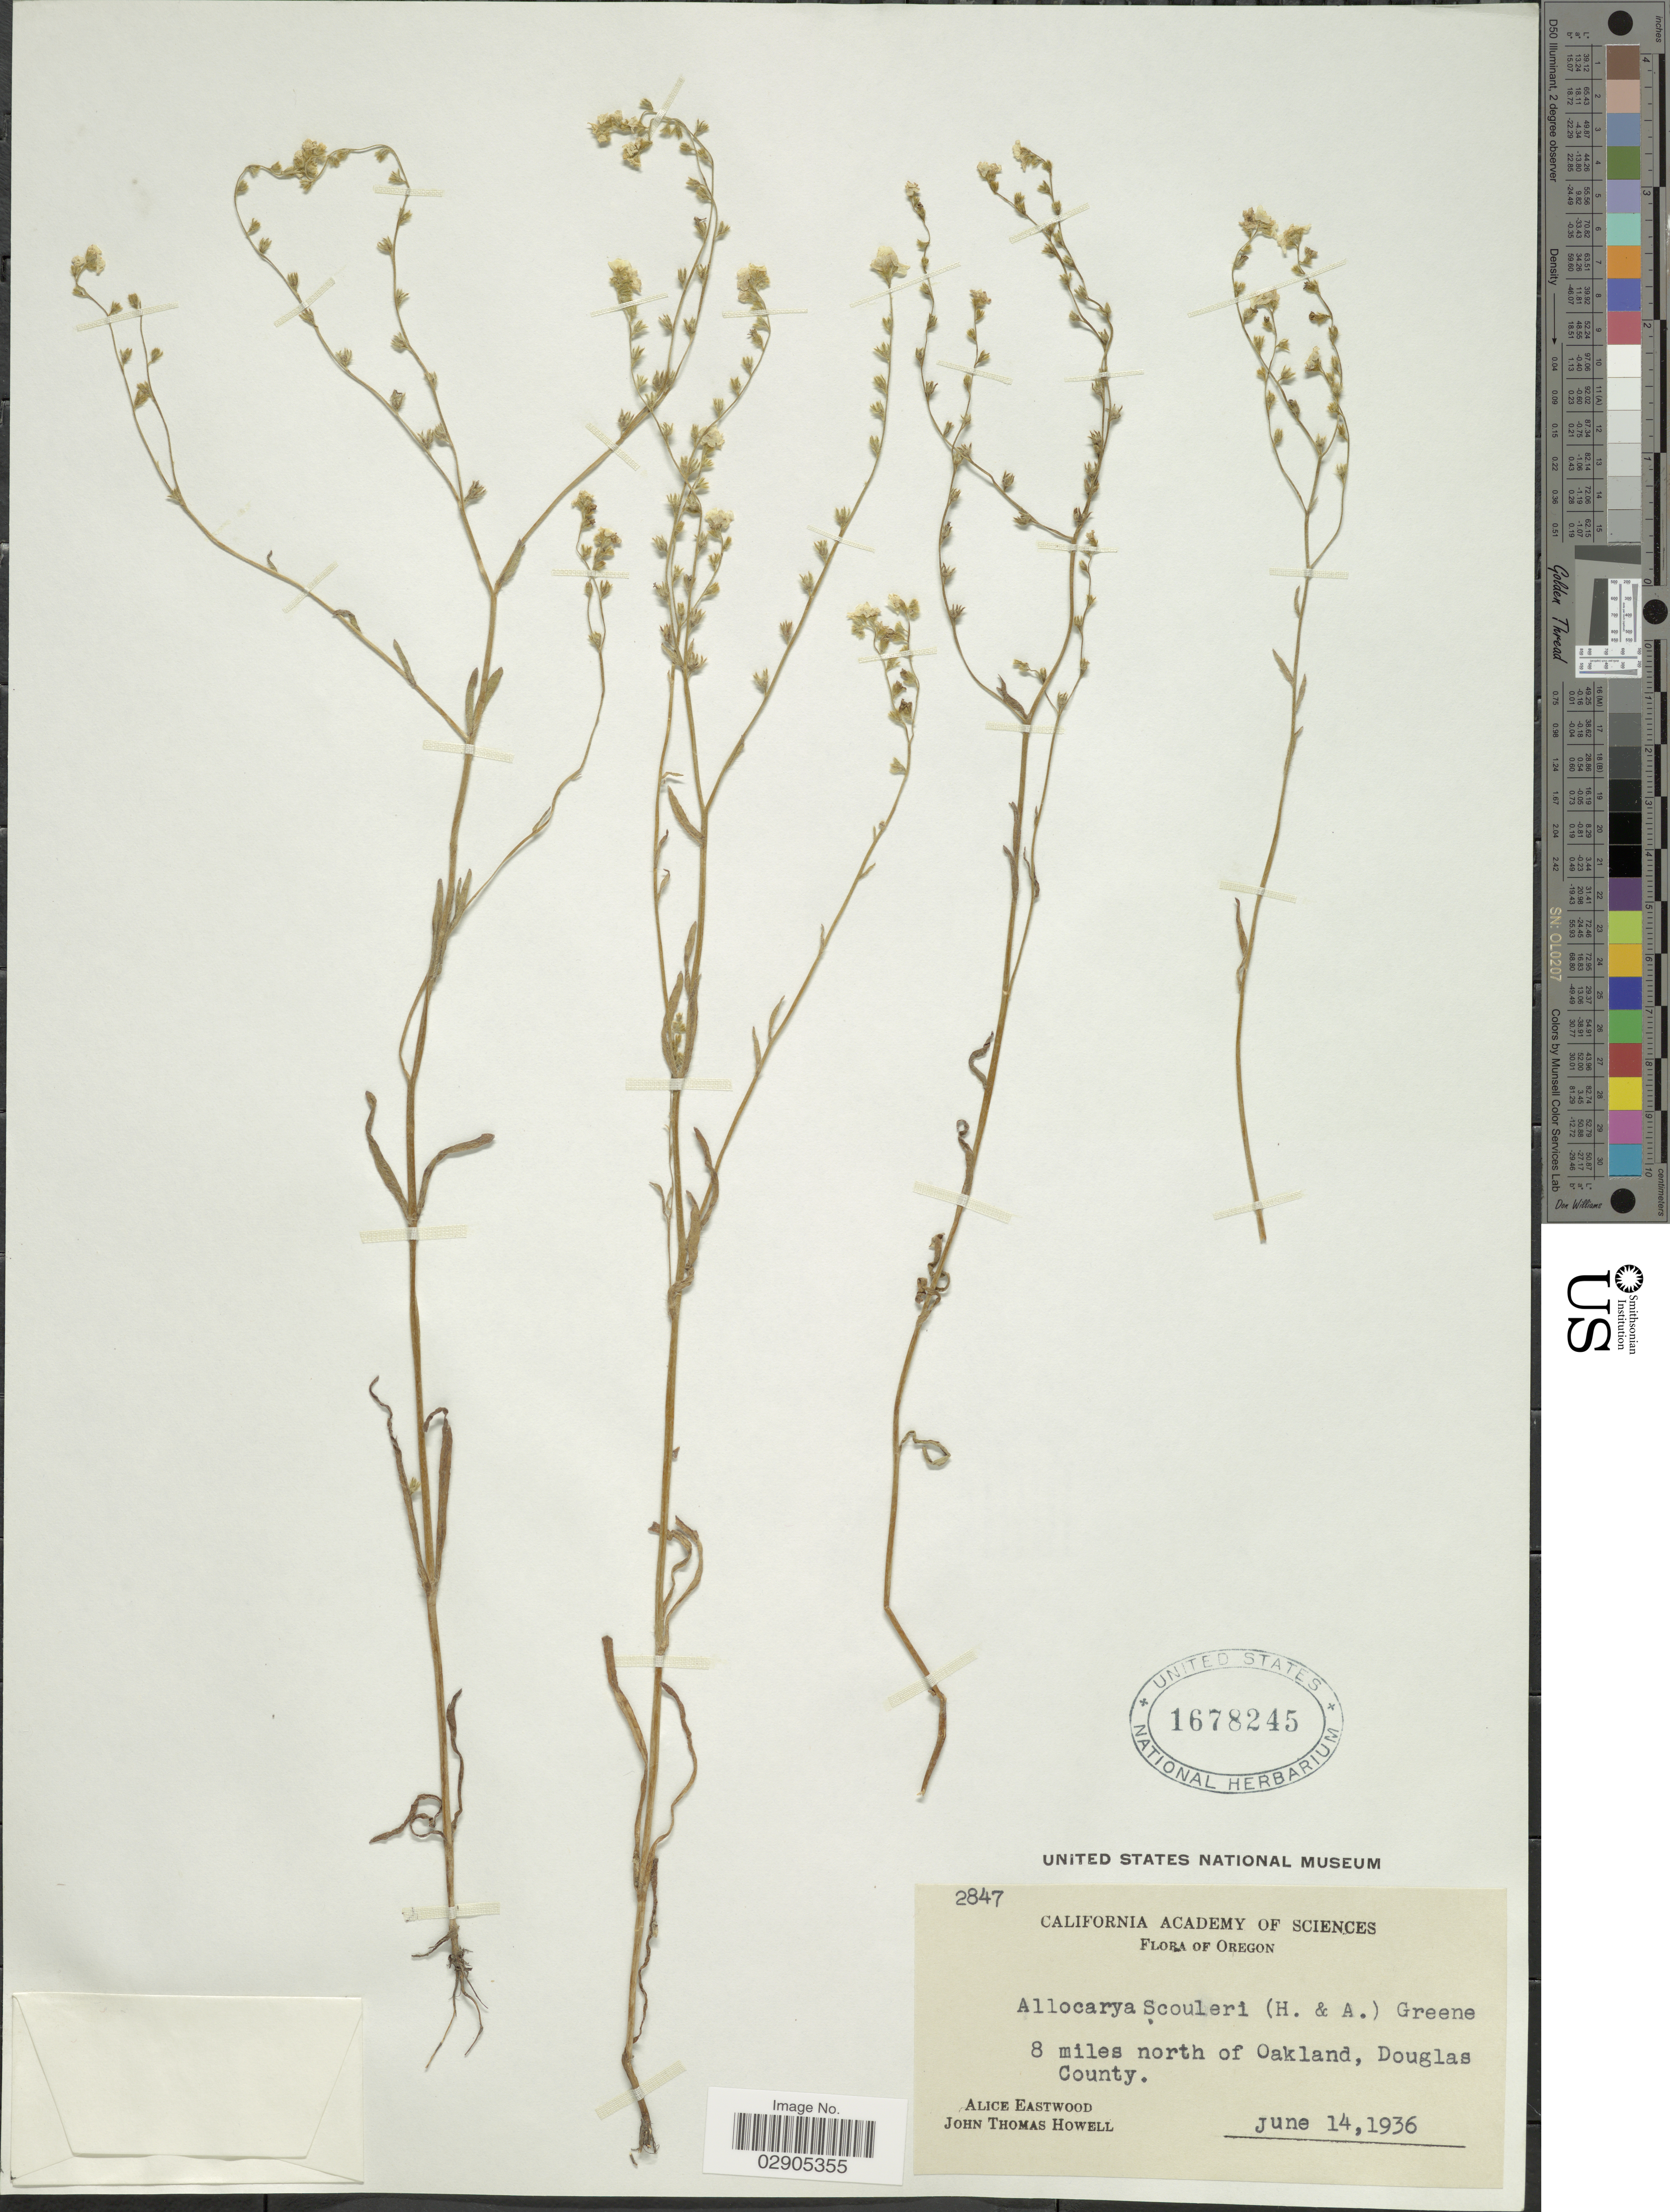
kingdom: Plantae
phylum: Tracheophyta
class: Magnoliopsida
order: Boraginales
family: Boraginaceae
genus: Allocarya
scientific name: Allocarya scouleri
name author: (Hook. & Arn.) S.W. Greene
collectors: A. Eastwood & J. T. Howell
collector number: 2847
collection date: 1936-06-14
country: United States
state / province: Oregon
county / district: Douglas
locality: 8 miles north of Oakland, Douglas County.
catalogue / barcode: US 1678245